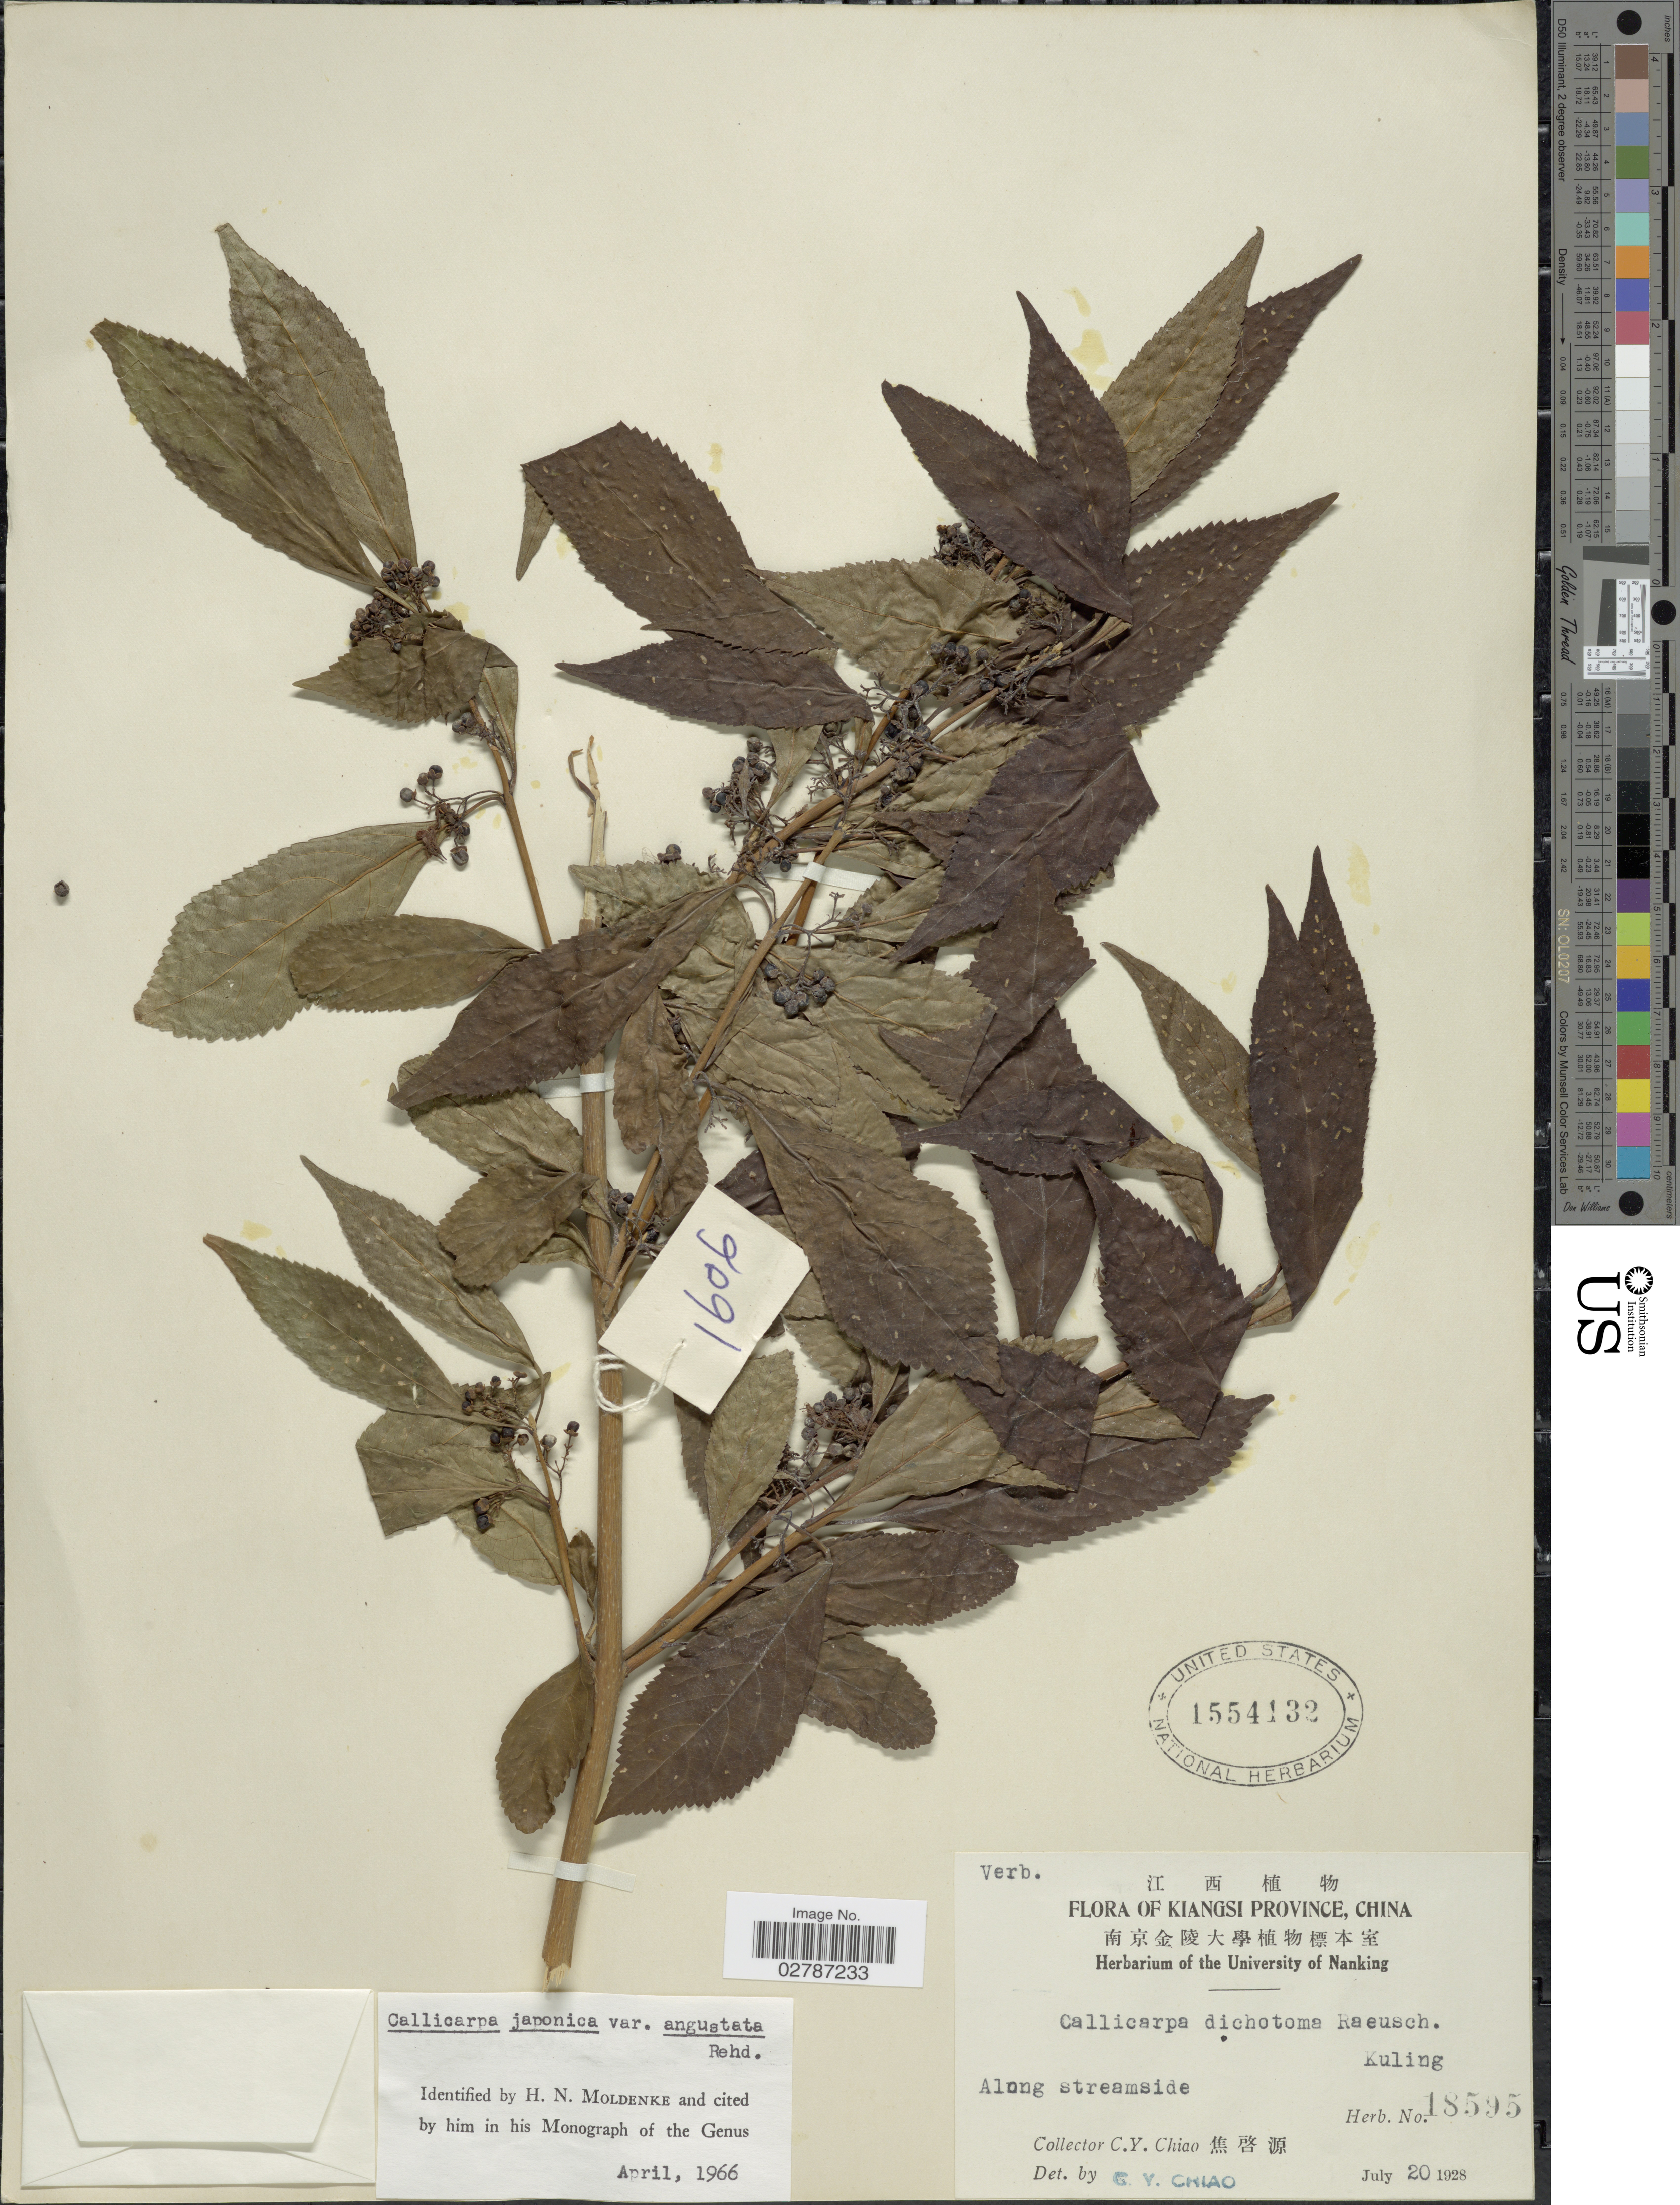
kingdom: Plantae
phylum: Tracheophyta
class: Magnoliopsida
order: Lamiales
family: Lamiaceae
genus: Callicarpa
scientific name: Callicarpa japonica var. angustata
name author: Rehder in Sarg.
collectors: C. Y. Chiao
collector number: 18595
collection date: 1928-07-20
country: China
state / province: Jiangxi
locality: Kiangsi Province. Kuling. Along streamside.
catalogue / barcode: US 1554132